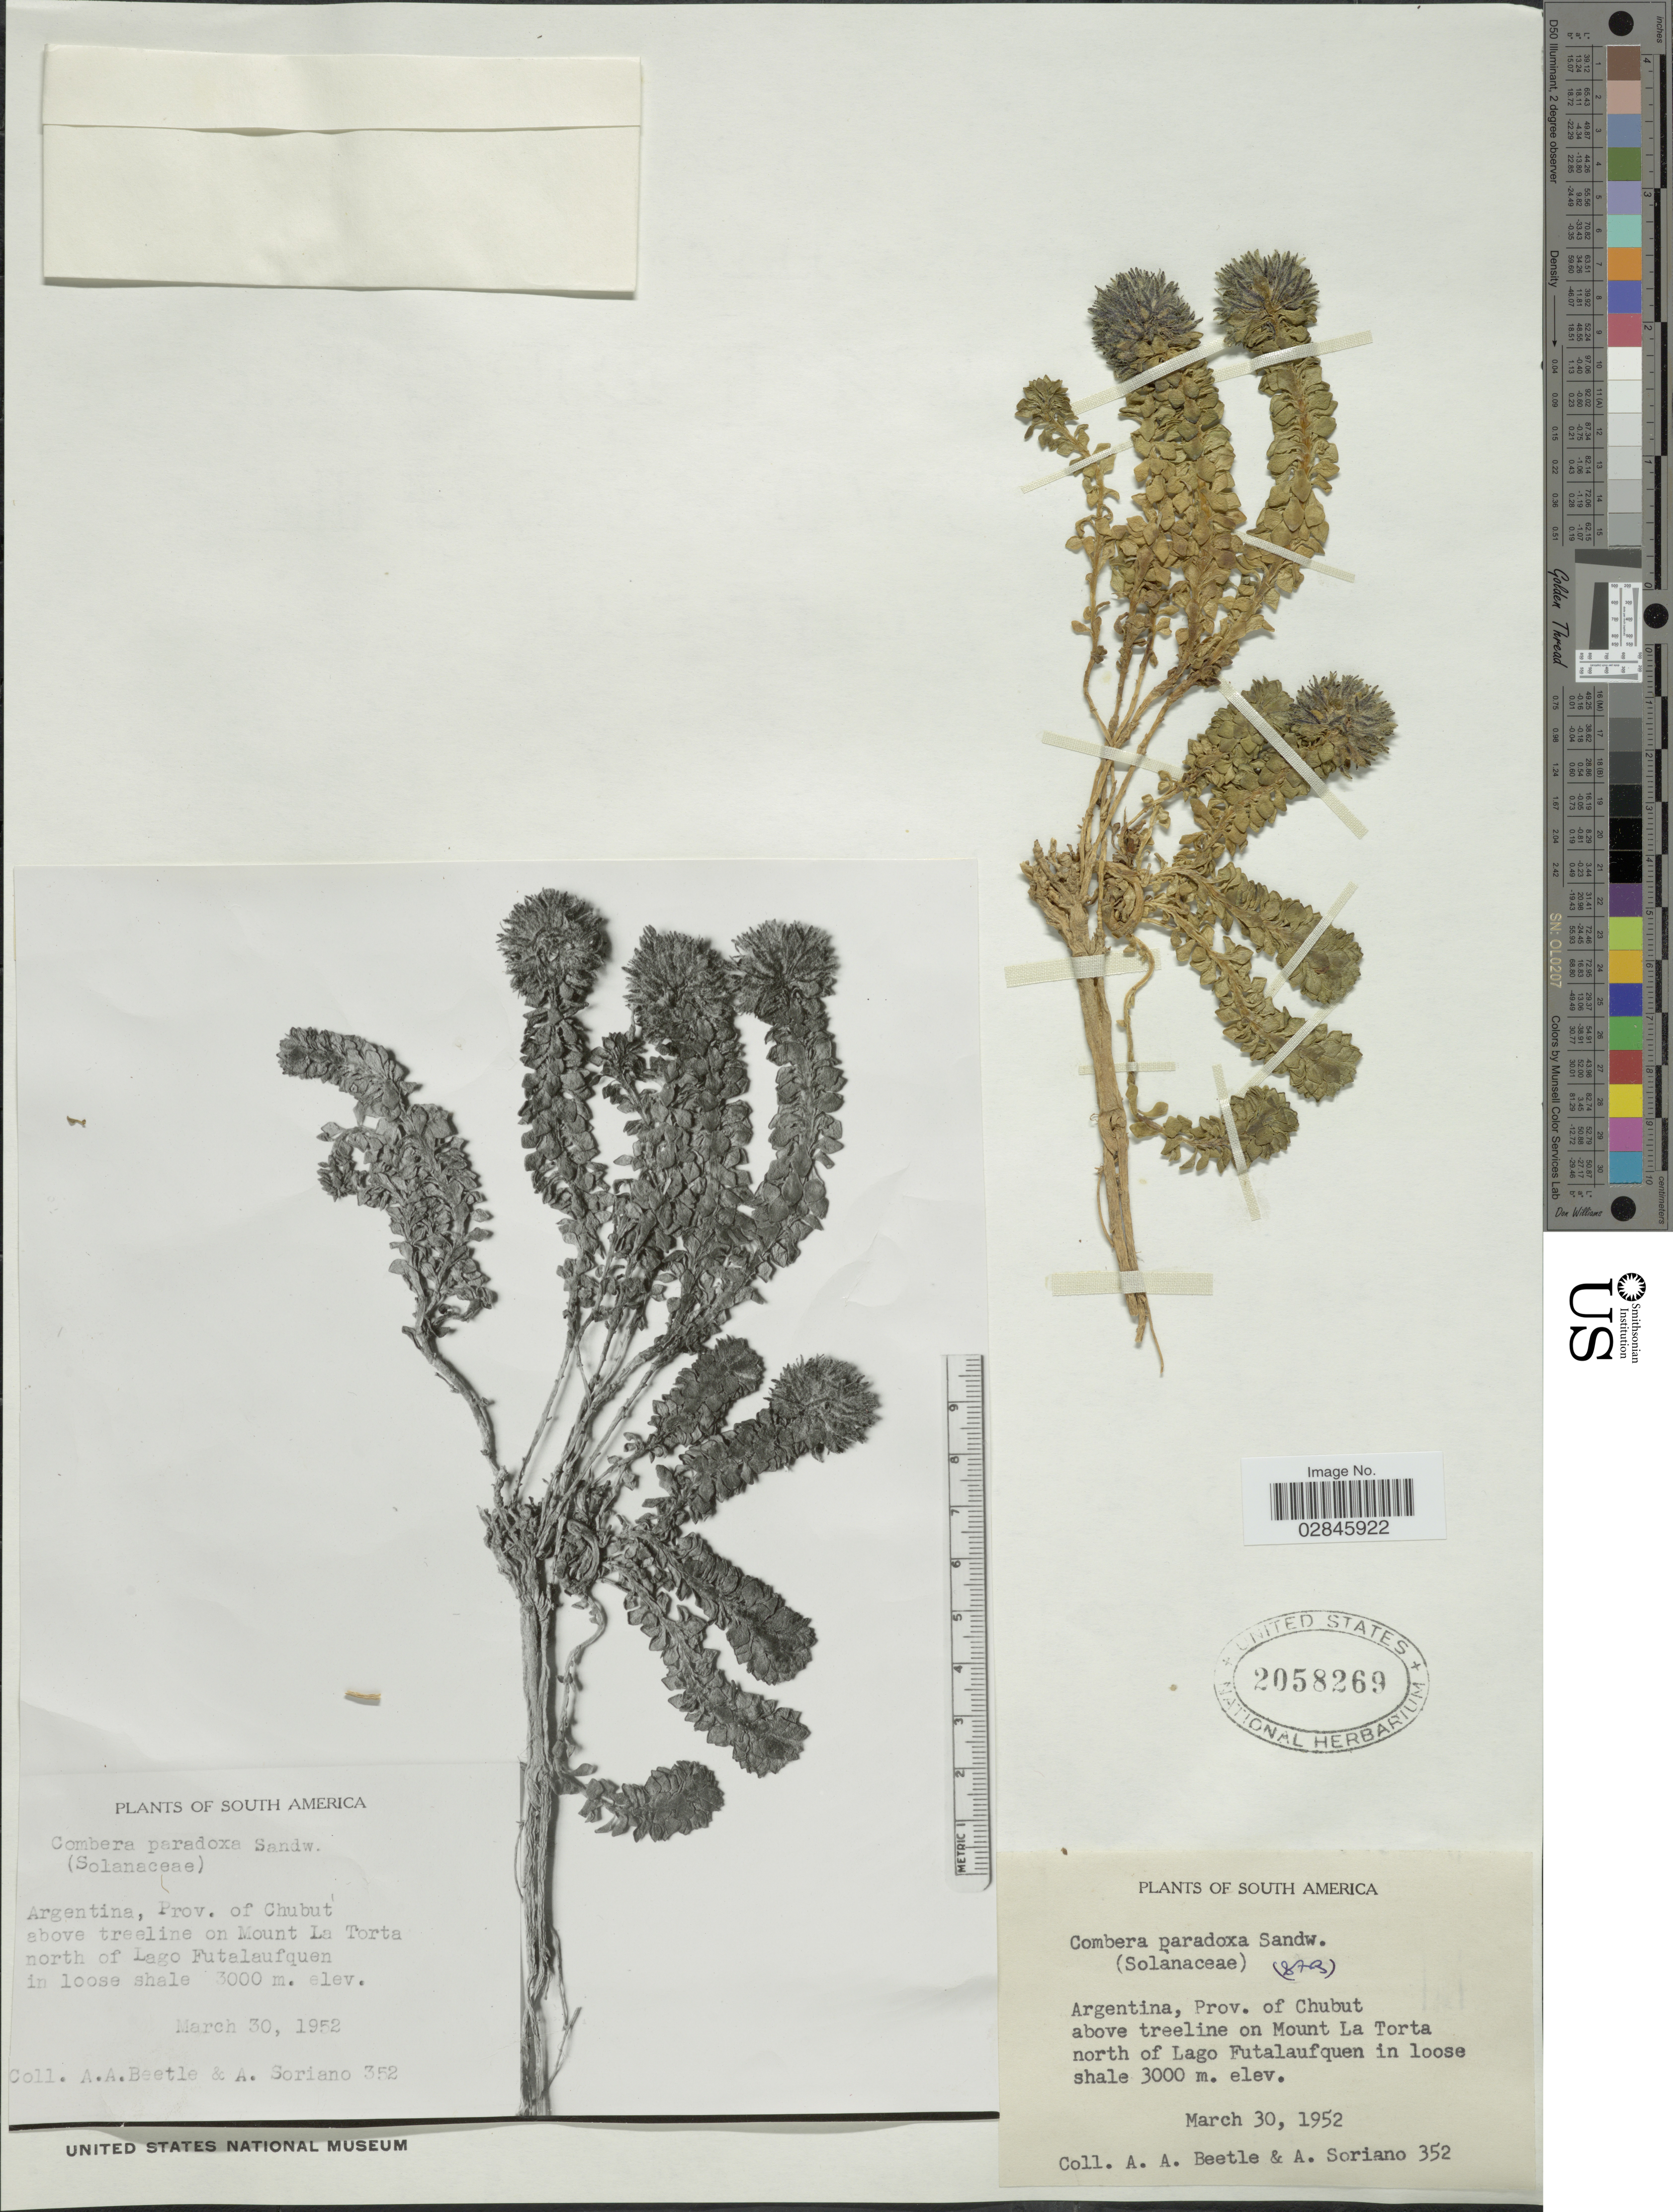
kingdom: Plantae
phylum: Tracheophyta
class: Magnoliopsida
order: Solanales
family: Solanaceae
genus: Combera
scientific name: Combera paradoxa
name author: Sandwith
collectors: A. A. Beetle & A. Soriano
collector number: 352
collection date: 1952-03-30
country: Argentina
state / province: Chubut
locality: Above treeline on Mount La Torta north of Lago Futalaufquen in loose shale.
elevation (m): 3000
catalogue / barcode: US 2058269